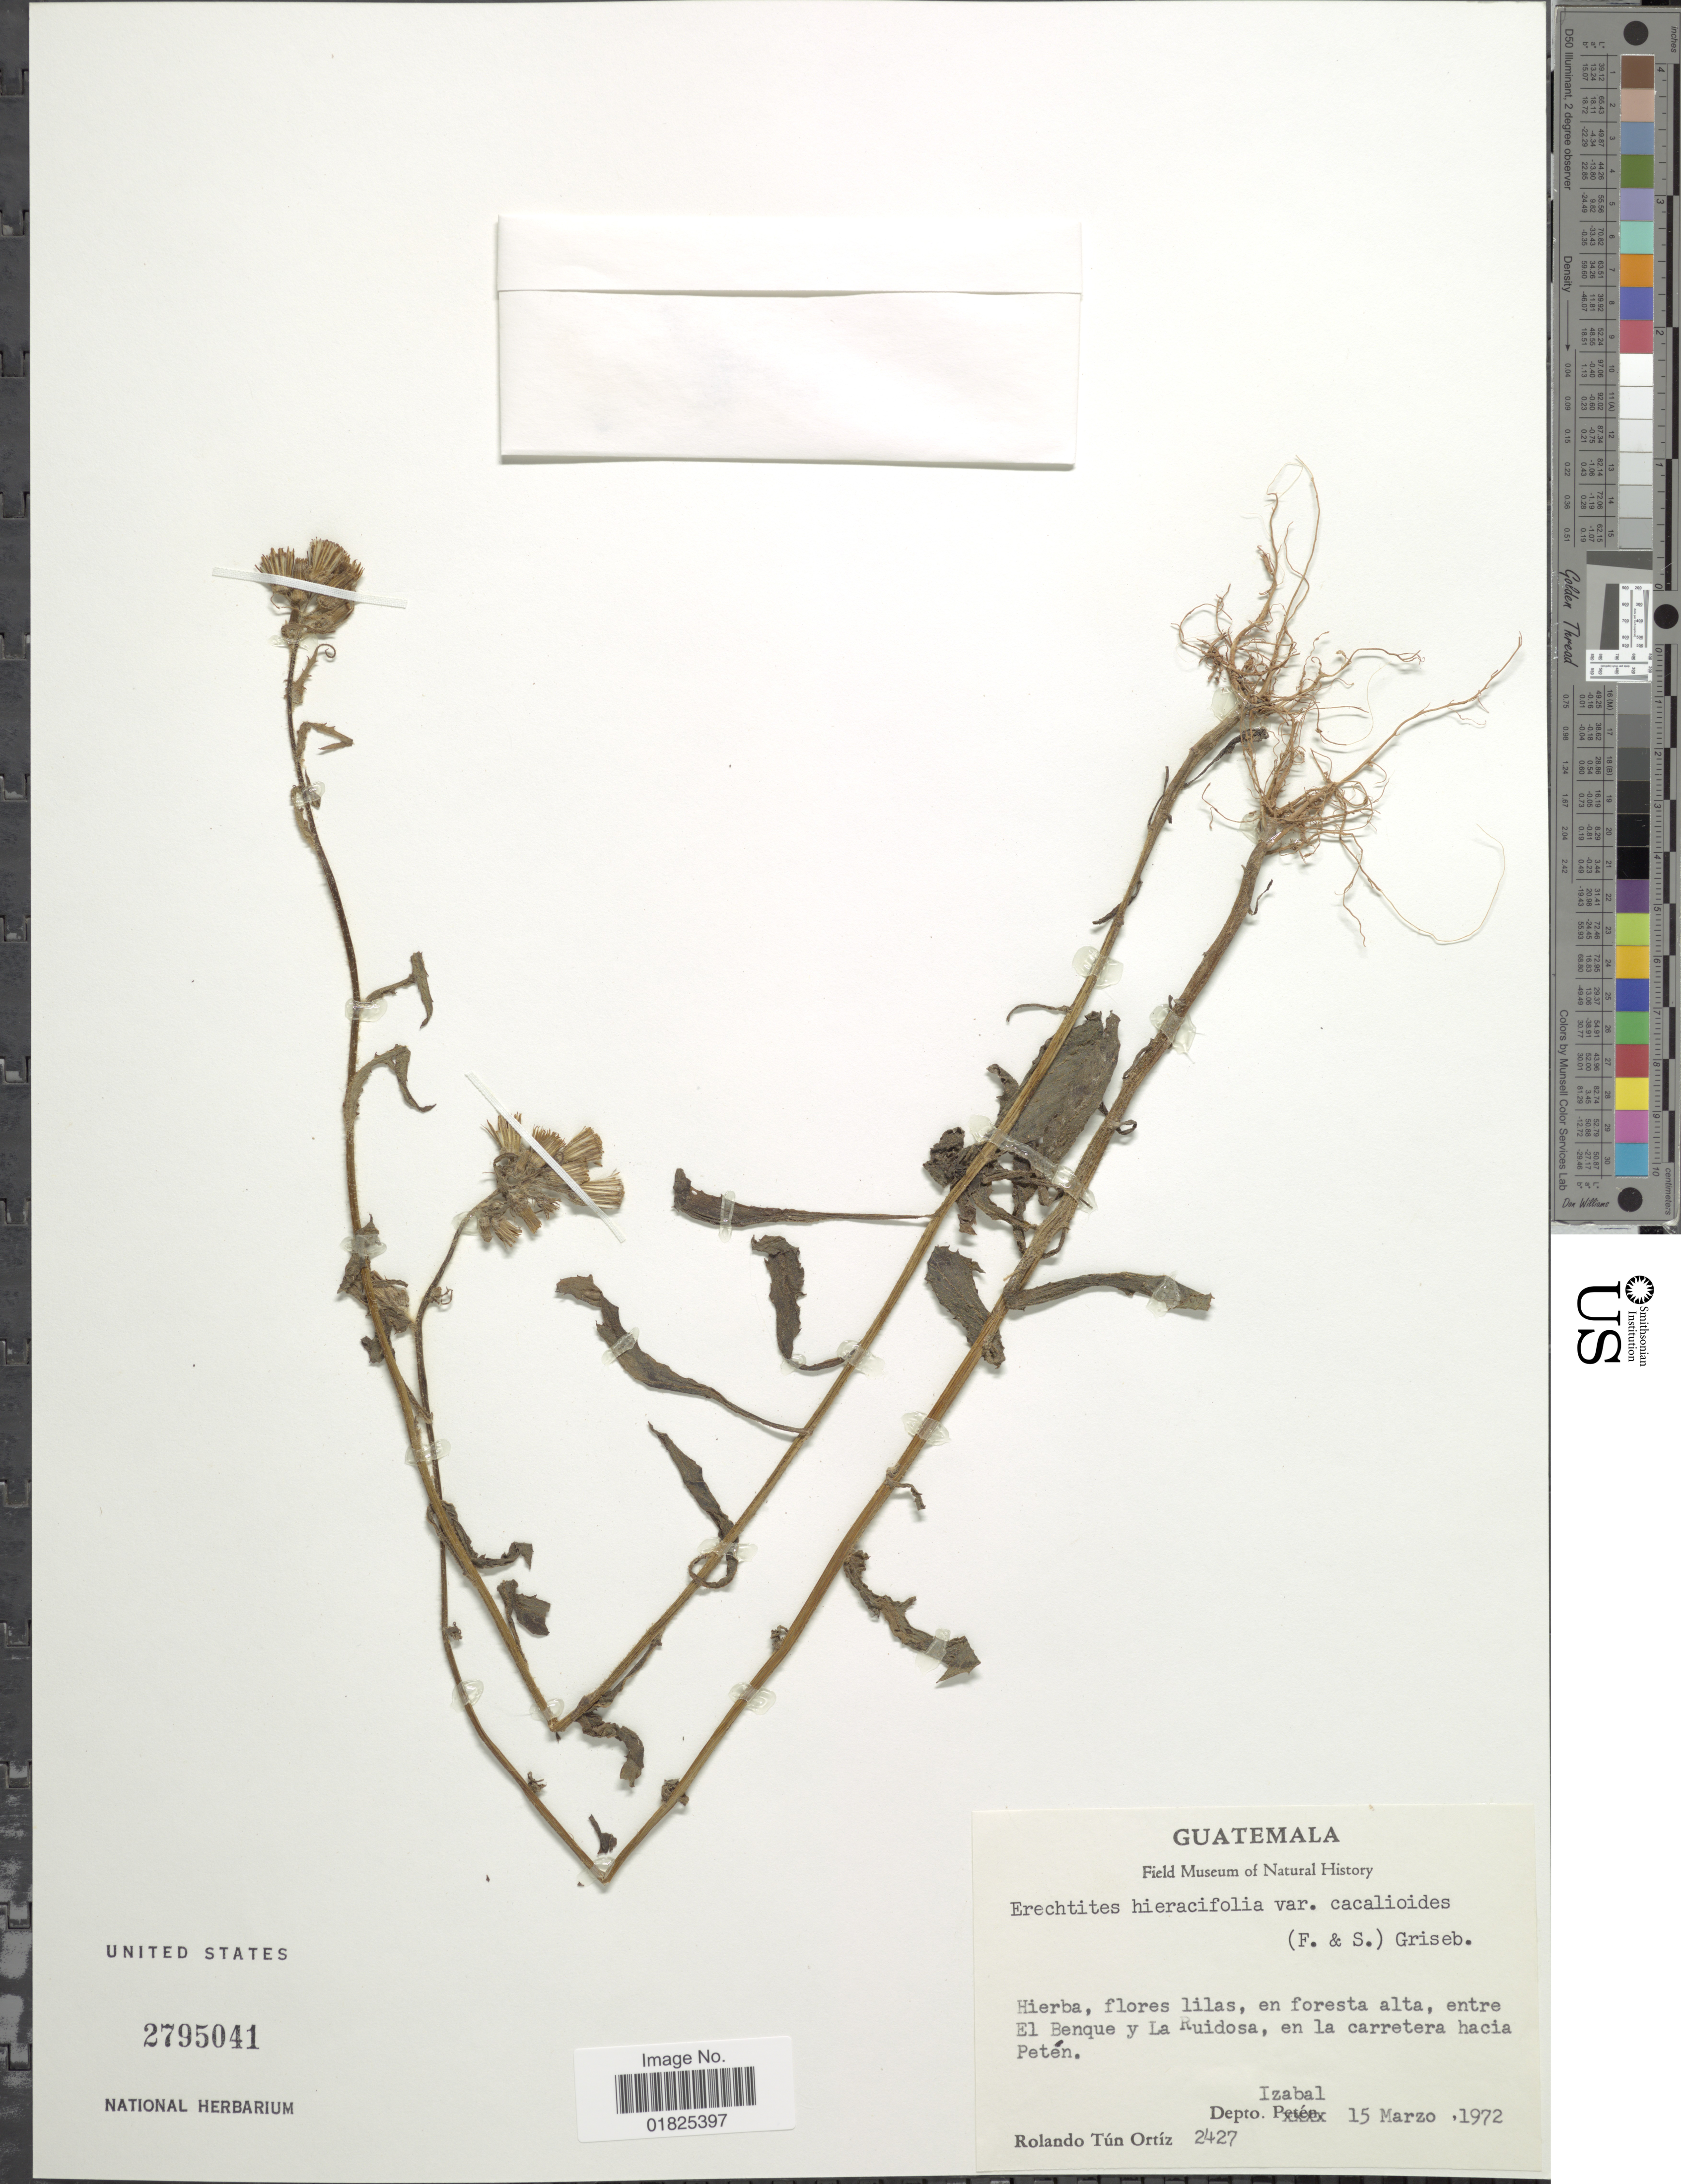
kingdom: Plantae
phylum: Tracheophyta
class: Magnoliopsida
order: Asterales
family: Asteraceae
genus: Erechtites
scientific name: Erechtites hieraciifolius var. cacaliodes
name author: (Fisch. ex Spreng.) Less. ex Griseb.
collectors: R. T. Ortíz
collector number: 2427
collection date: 1972-03-15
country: Guatemala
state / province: Izabal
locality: Entre El benque y la Ruidosa, en la carretera hacia Peten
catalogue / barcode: US 2795041